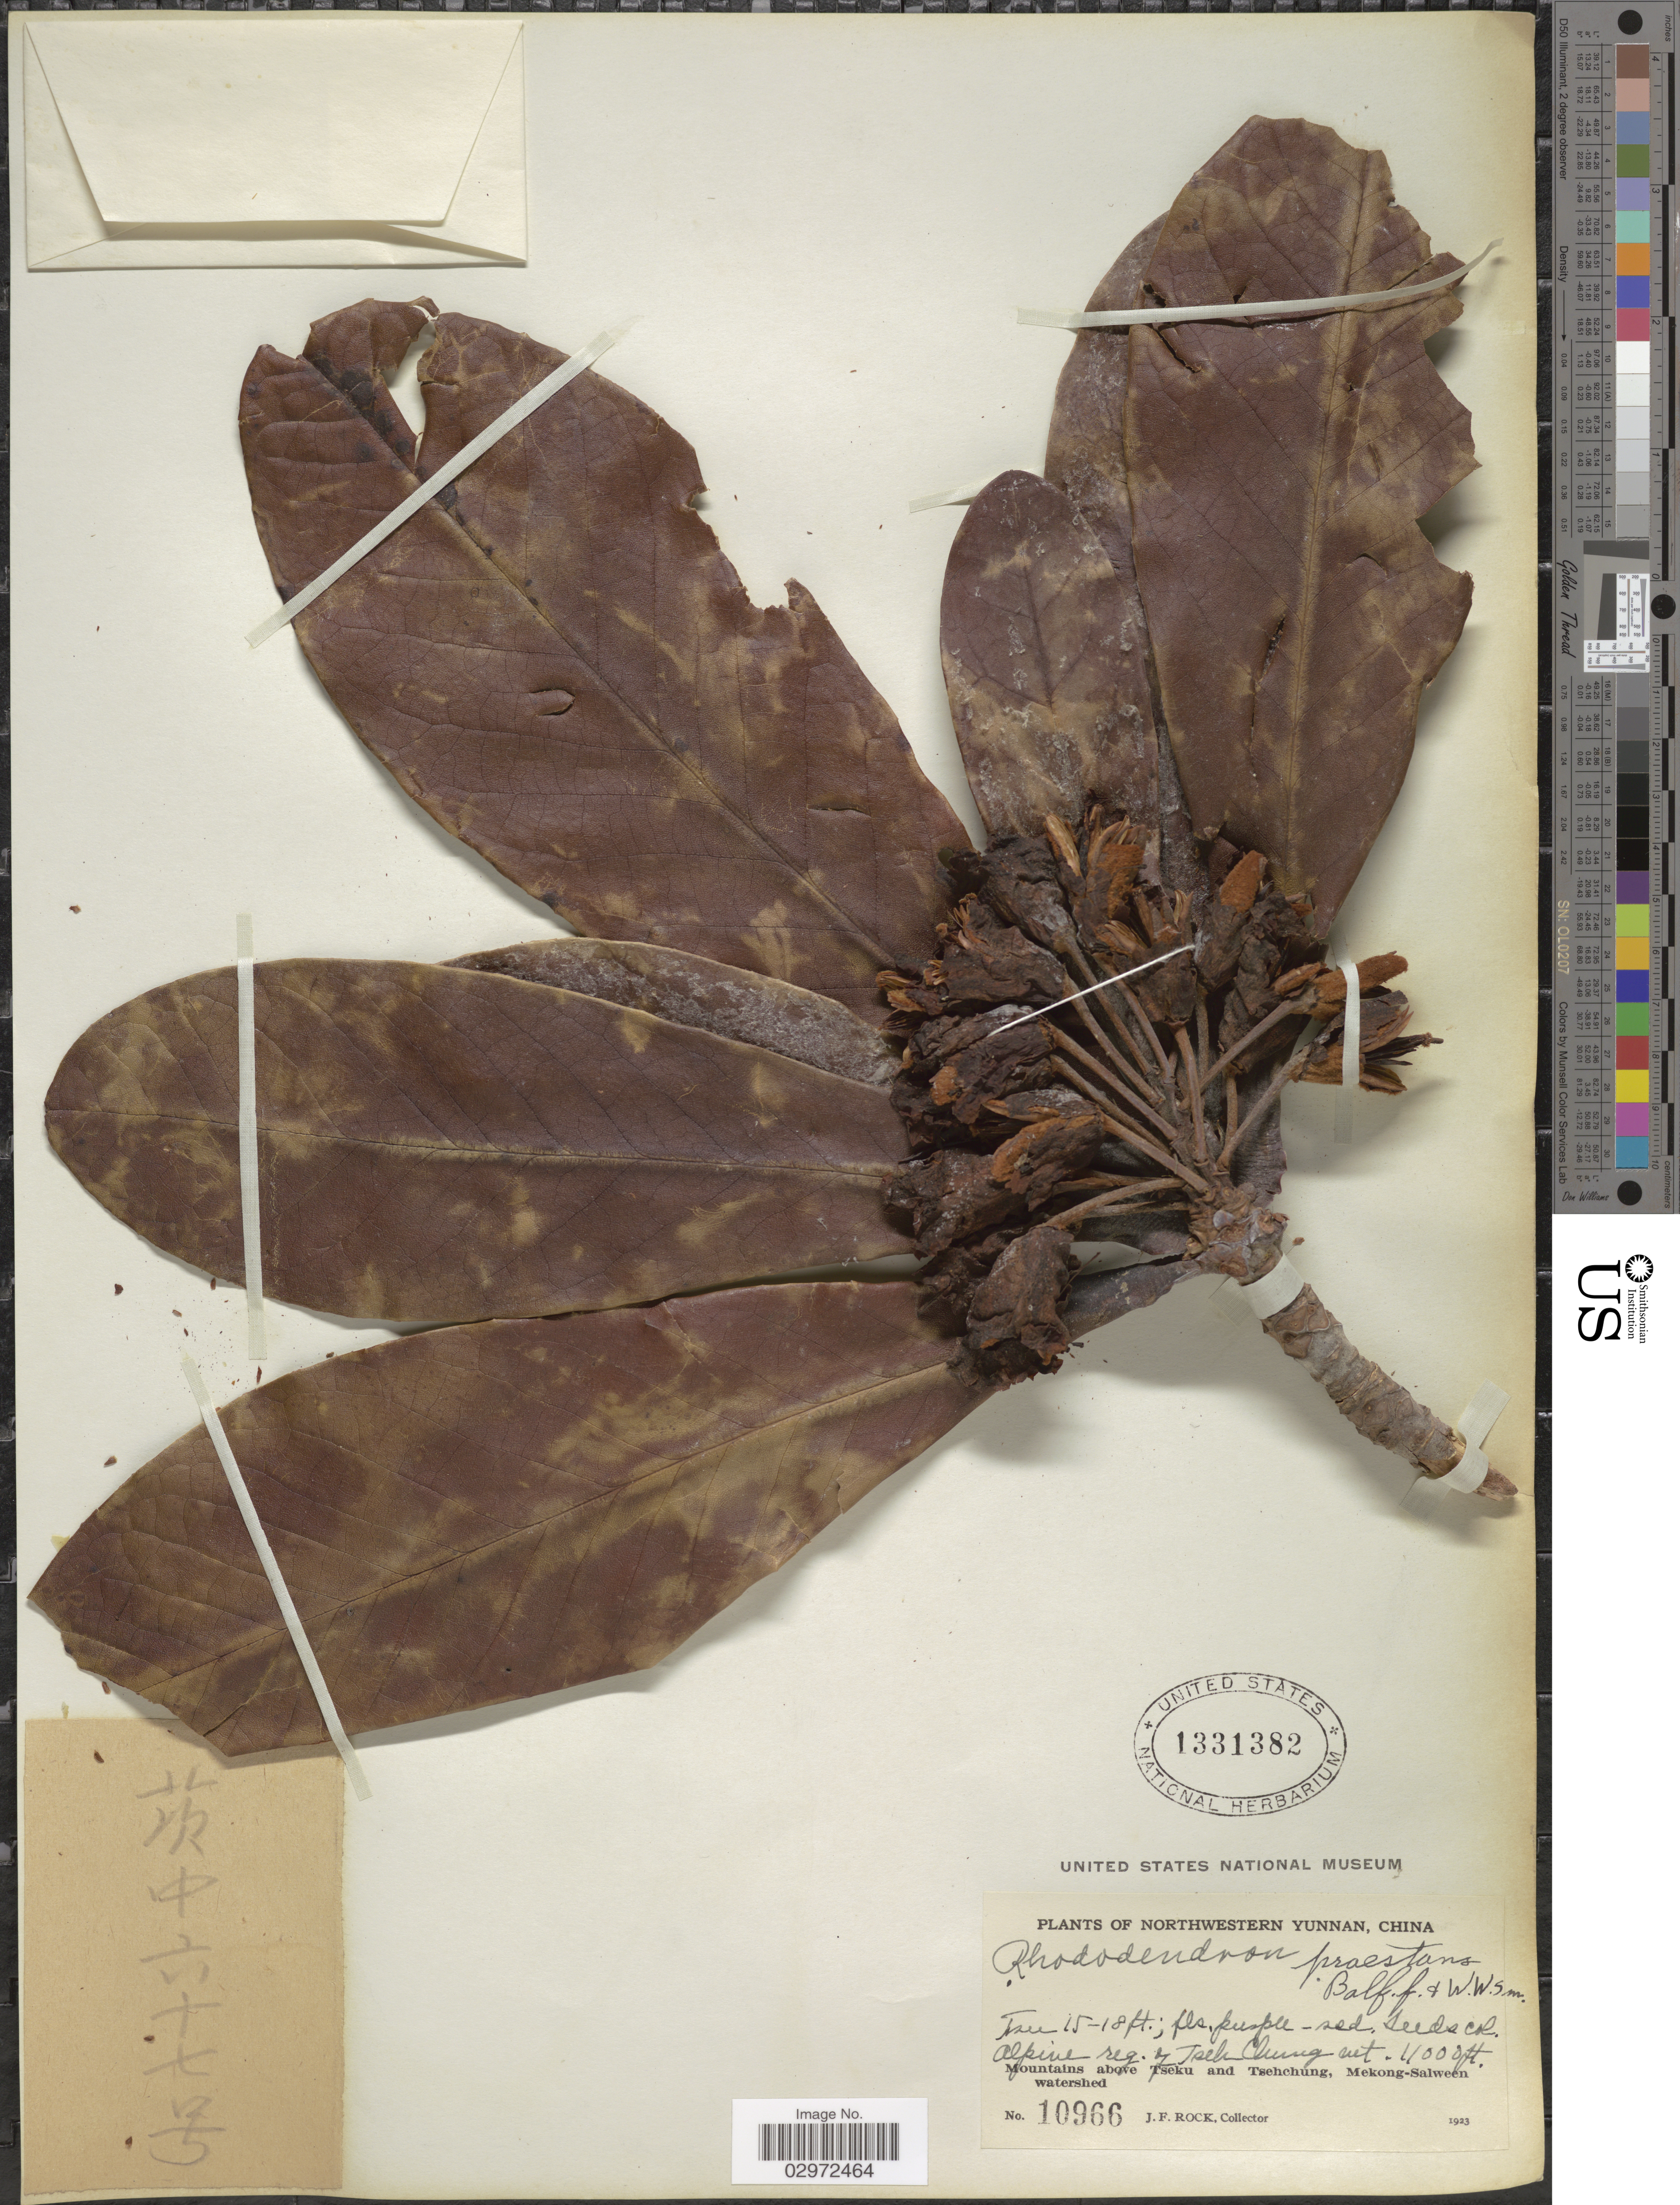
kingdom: Plantae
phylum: Tracheophyta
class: Magnoliopsida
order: Ericales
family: Ericaceae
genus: Rhododendron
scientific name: Rhododendron praestans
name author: Balf. f. & W.W. Sm.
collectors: J. Rock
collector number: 10966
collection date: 1923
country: China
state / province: Yunnan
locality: Northwestern Yunnan, Mountains above Tseku and Tsehchung, Mekong-Salween watershed. Alpine reg. of Tseh Chung.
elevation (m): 3353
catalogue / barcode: US 1331382